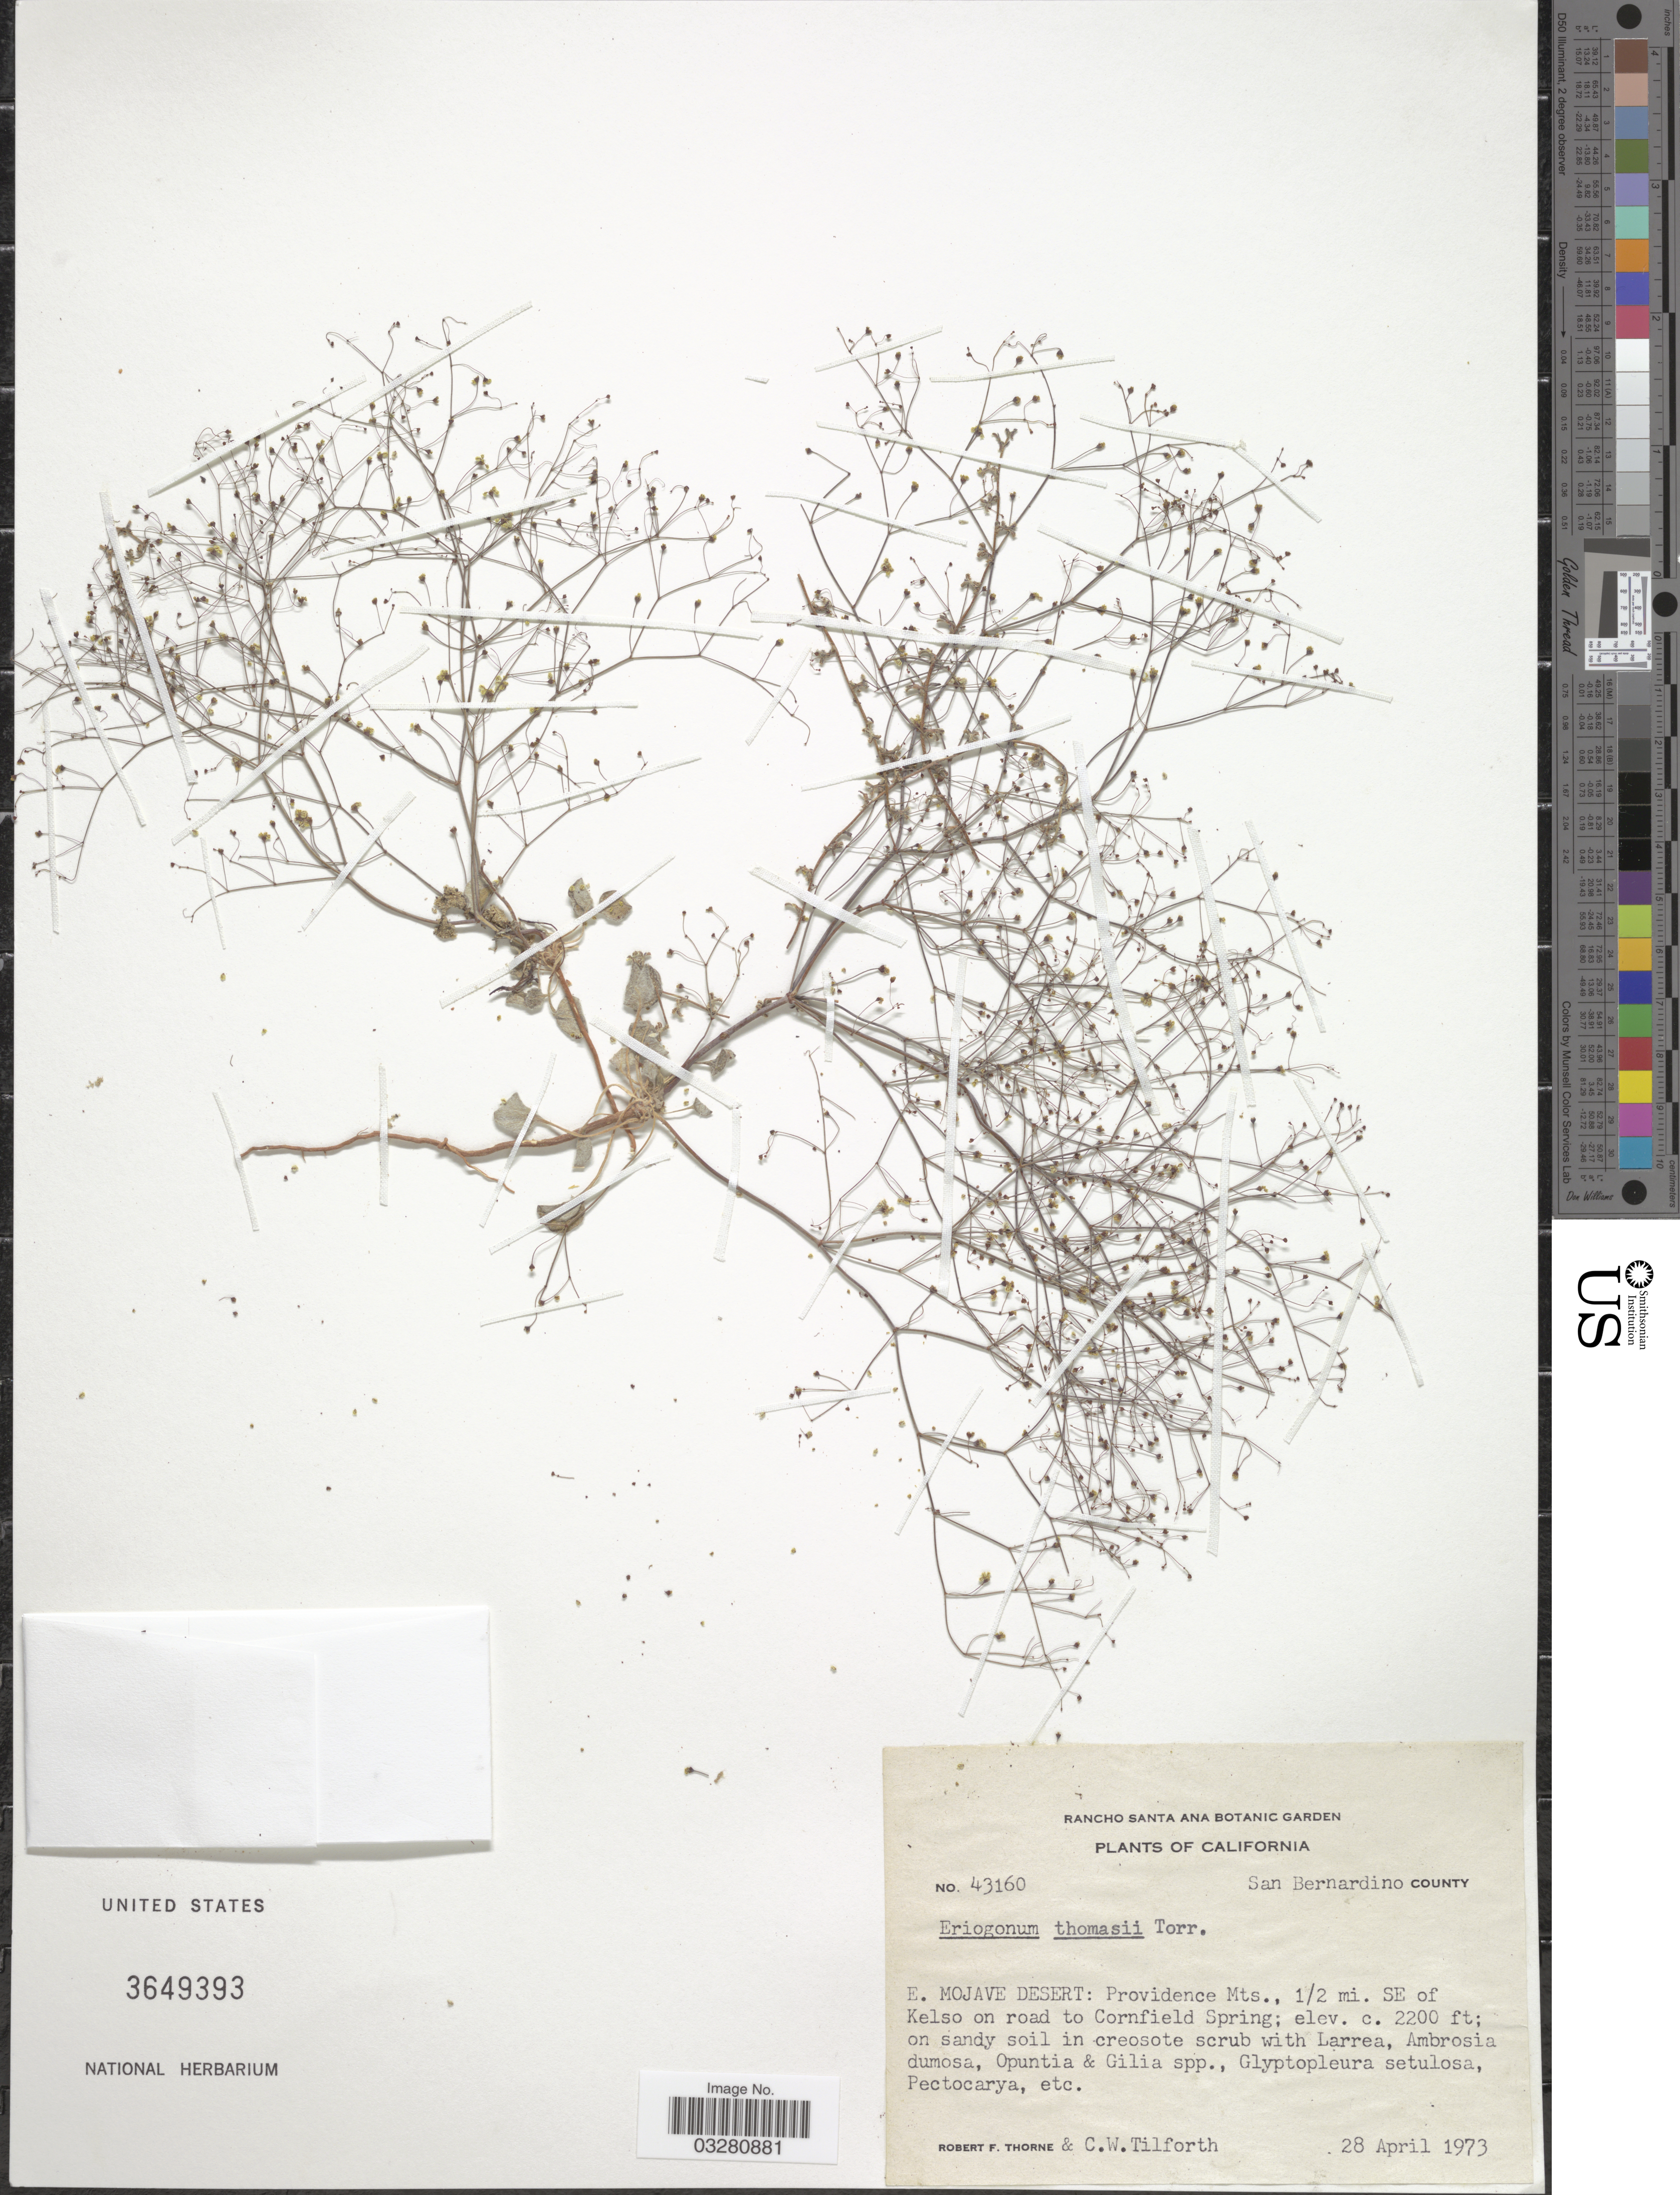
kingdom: Plantae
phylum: Tracheophyta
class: Magnoliopsida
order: Caryophyllales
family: Polygonaceae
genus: Eriogonum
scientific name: Eriogonum thomasii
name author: Torr.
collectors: R. F. Thorne & C. Tilforth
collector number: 43160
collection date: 1973-04-28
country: United States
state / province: California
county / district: San Bernardino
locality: San Bernardino County. E. Mojave Desert: Providence Mts., 1/2 mi. SE of Kelso on road to Cornfield Spring.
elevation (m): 671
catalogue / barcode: US 3649393